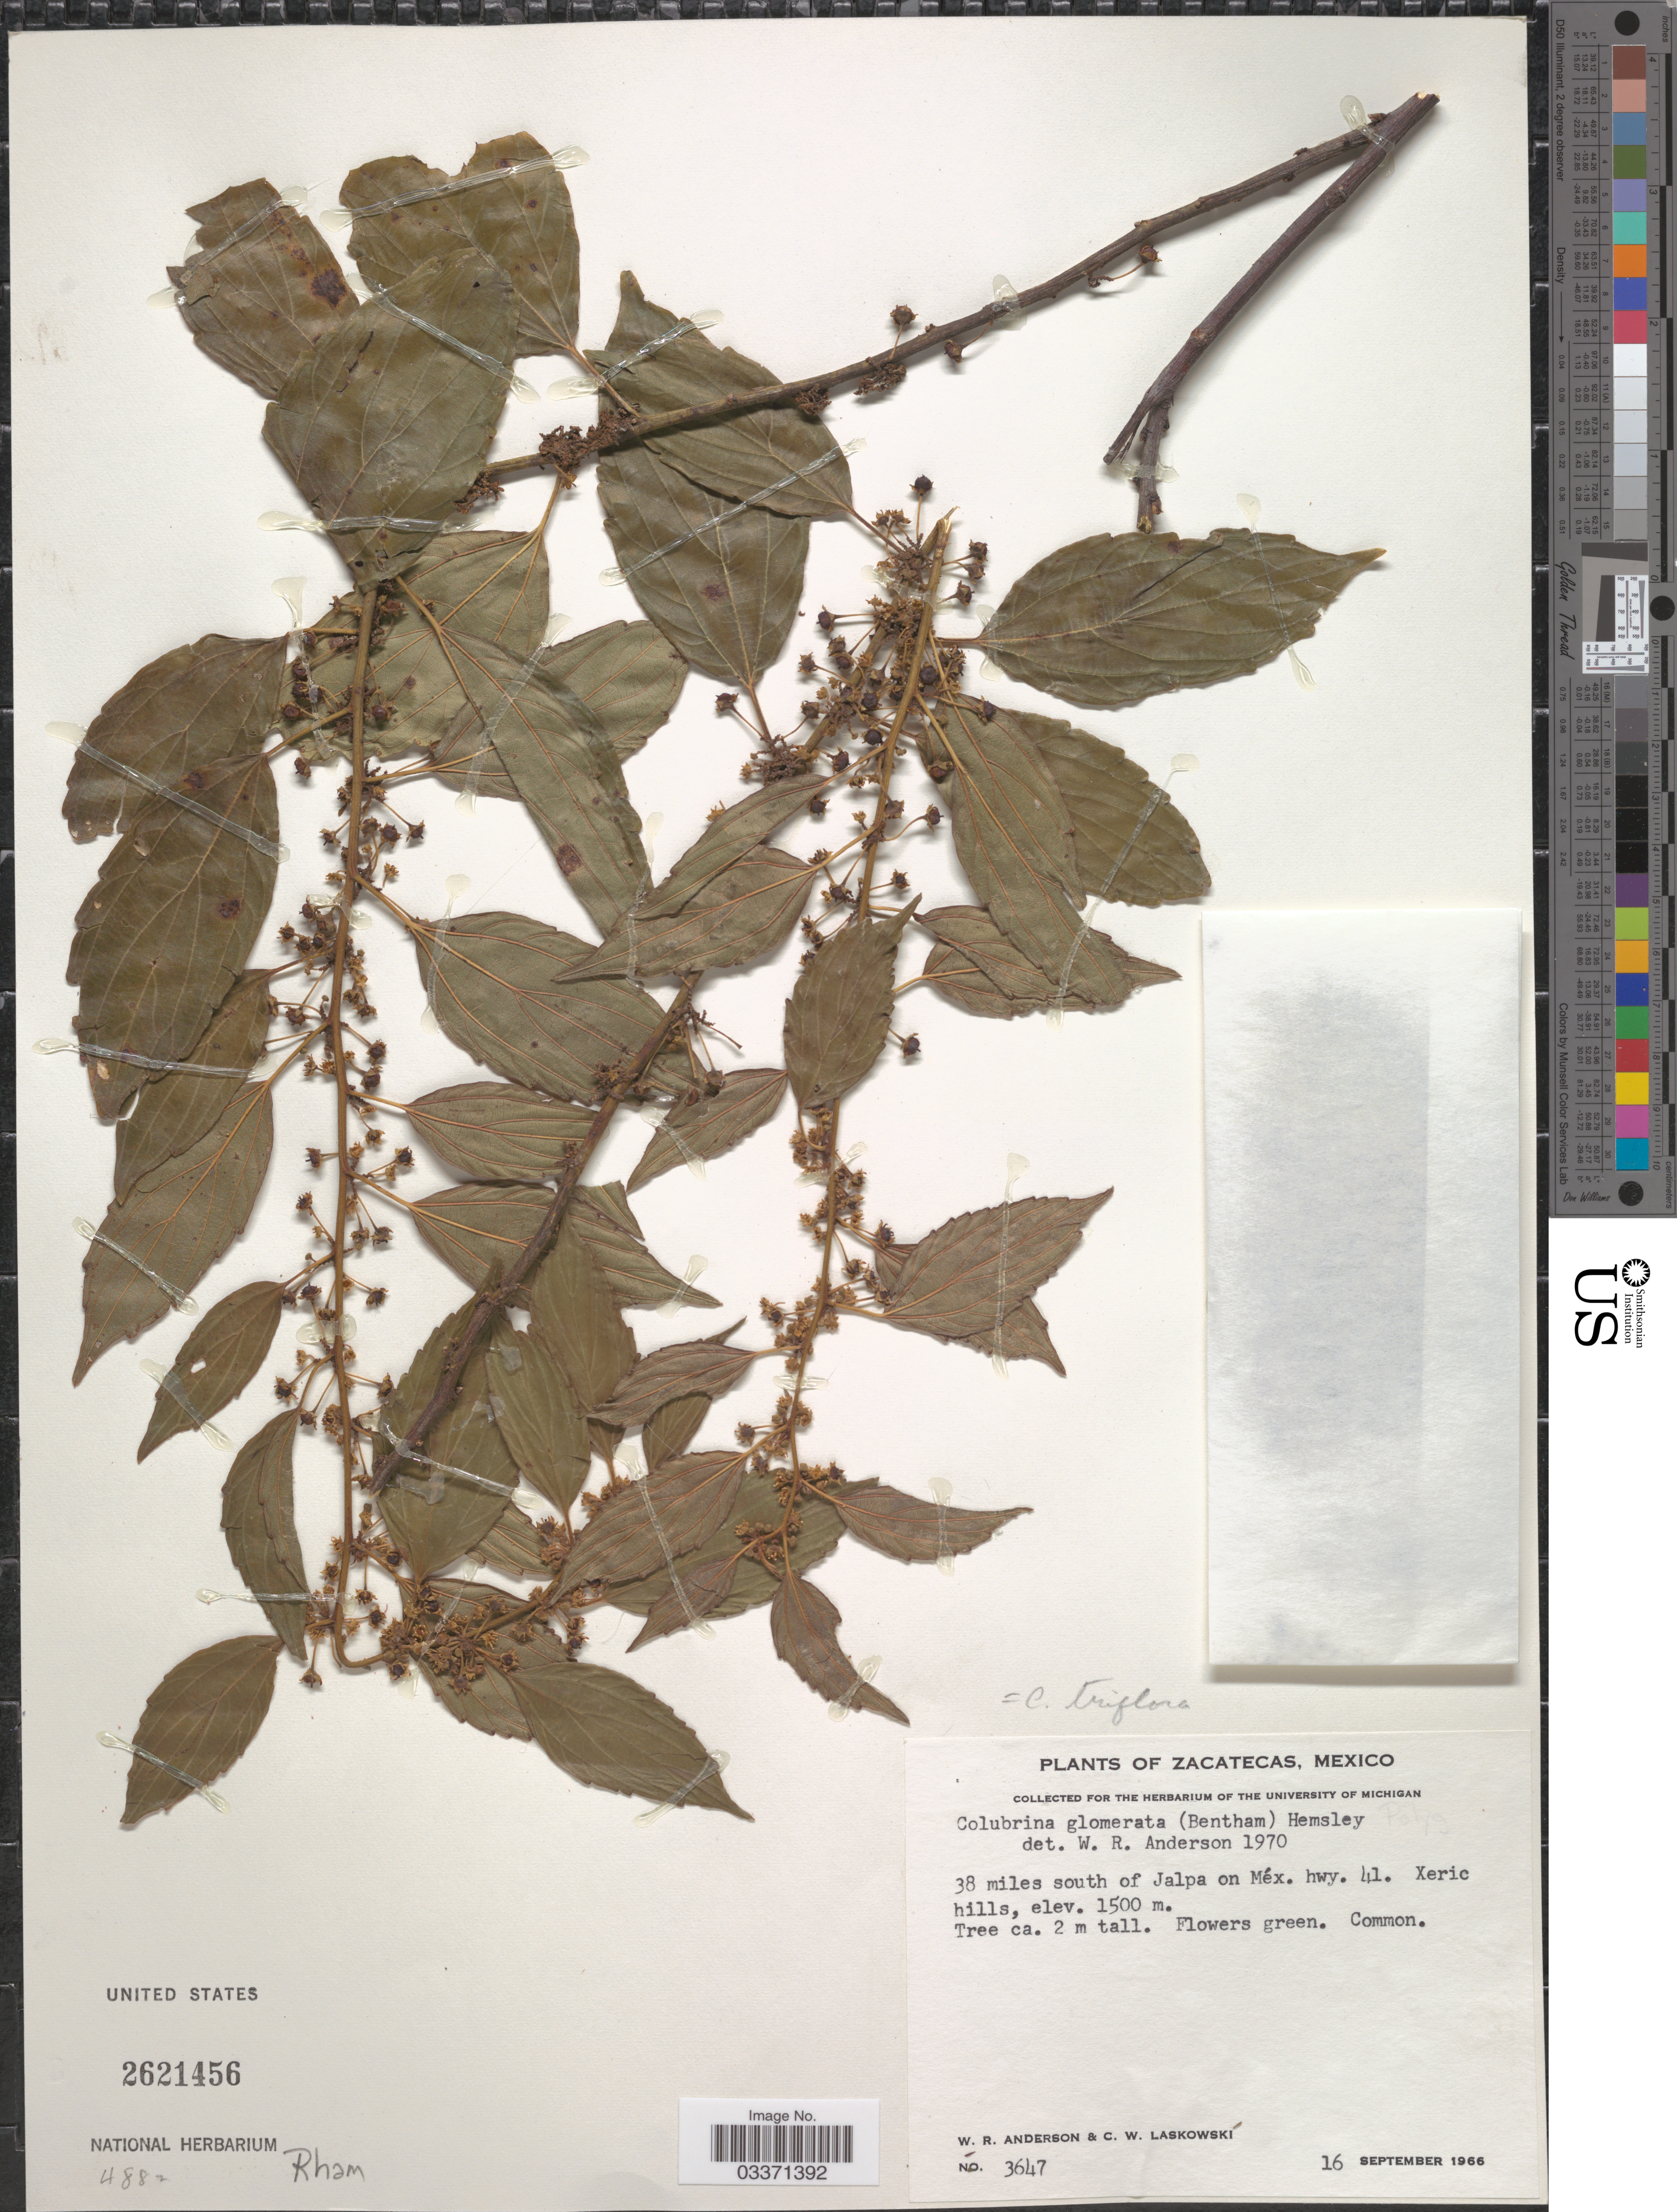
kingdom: Plantae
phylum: Tracheophyta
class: Magnoliopsida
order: Rosales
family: Rhamnaceae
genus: Colubrina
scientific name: Colubrina triflora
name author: Brongn. ex Sweet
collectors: W. Anderson & C. Laskowski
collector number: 3647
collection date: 1966-09-16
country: Mexico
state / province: Zacatecas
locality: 38 miles south of Jalpa on Méx. hwy. 41. Xeric hills.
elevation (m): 1500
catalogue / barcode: US 2621456